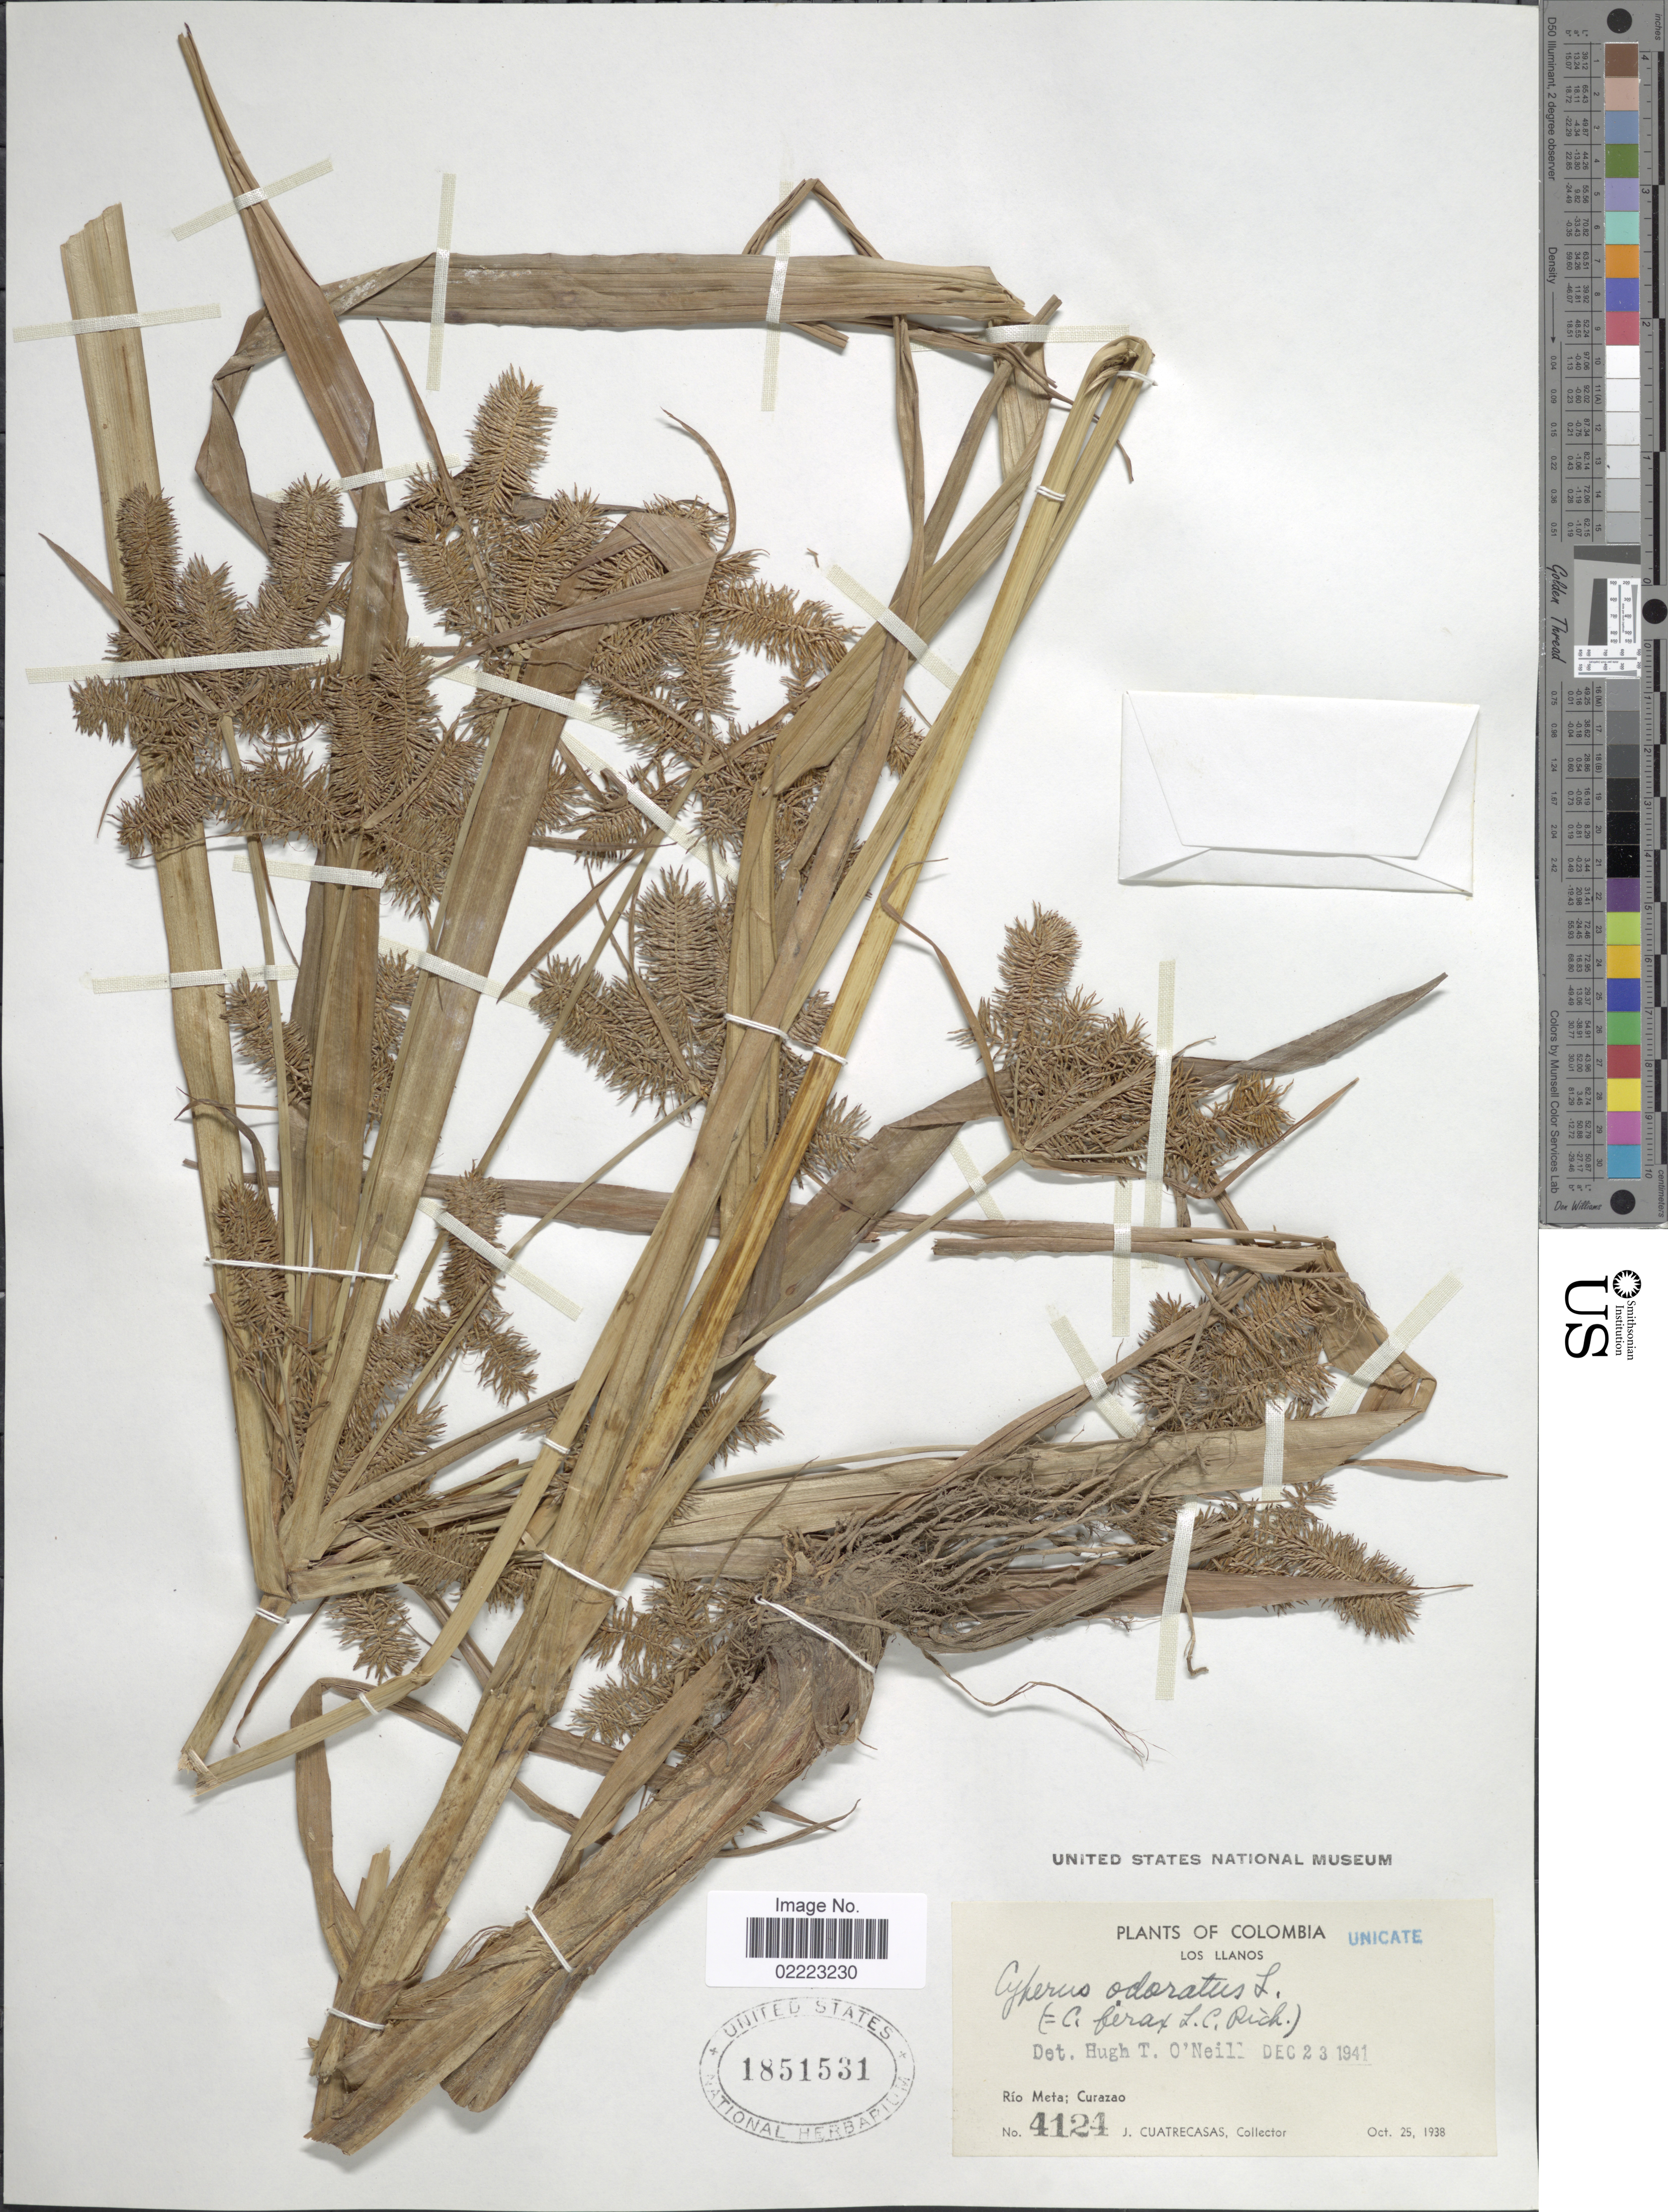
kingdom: Plantae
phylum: Tracheophyta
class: Liliopsida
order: Poales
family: Cyperaceae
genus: Cyperus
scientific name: Cyperus odoratus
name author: L.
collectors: J. Cuatrecasas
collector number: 4124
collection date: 1938-10-25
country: Colombia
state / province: Meta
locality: Los Llanos, Río Meta; Curazao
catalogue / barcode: US 1851531